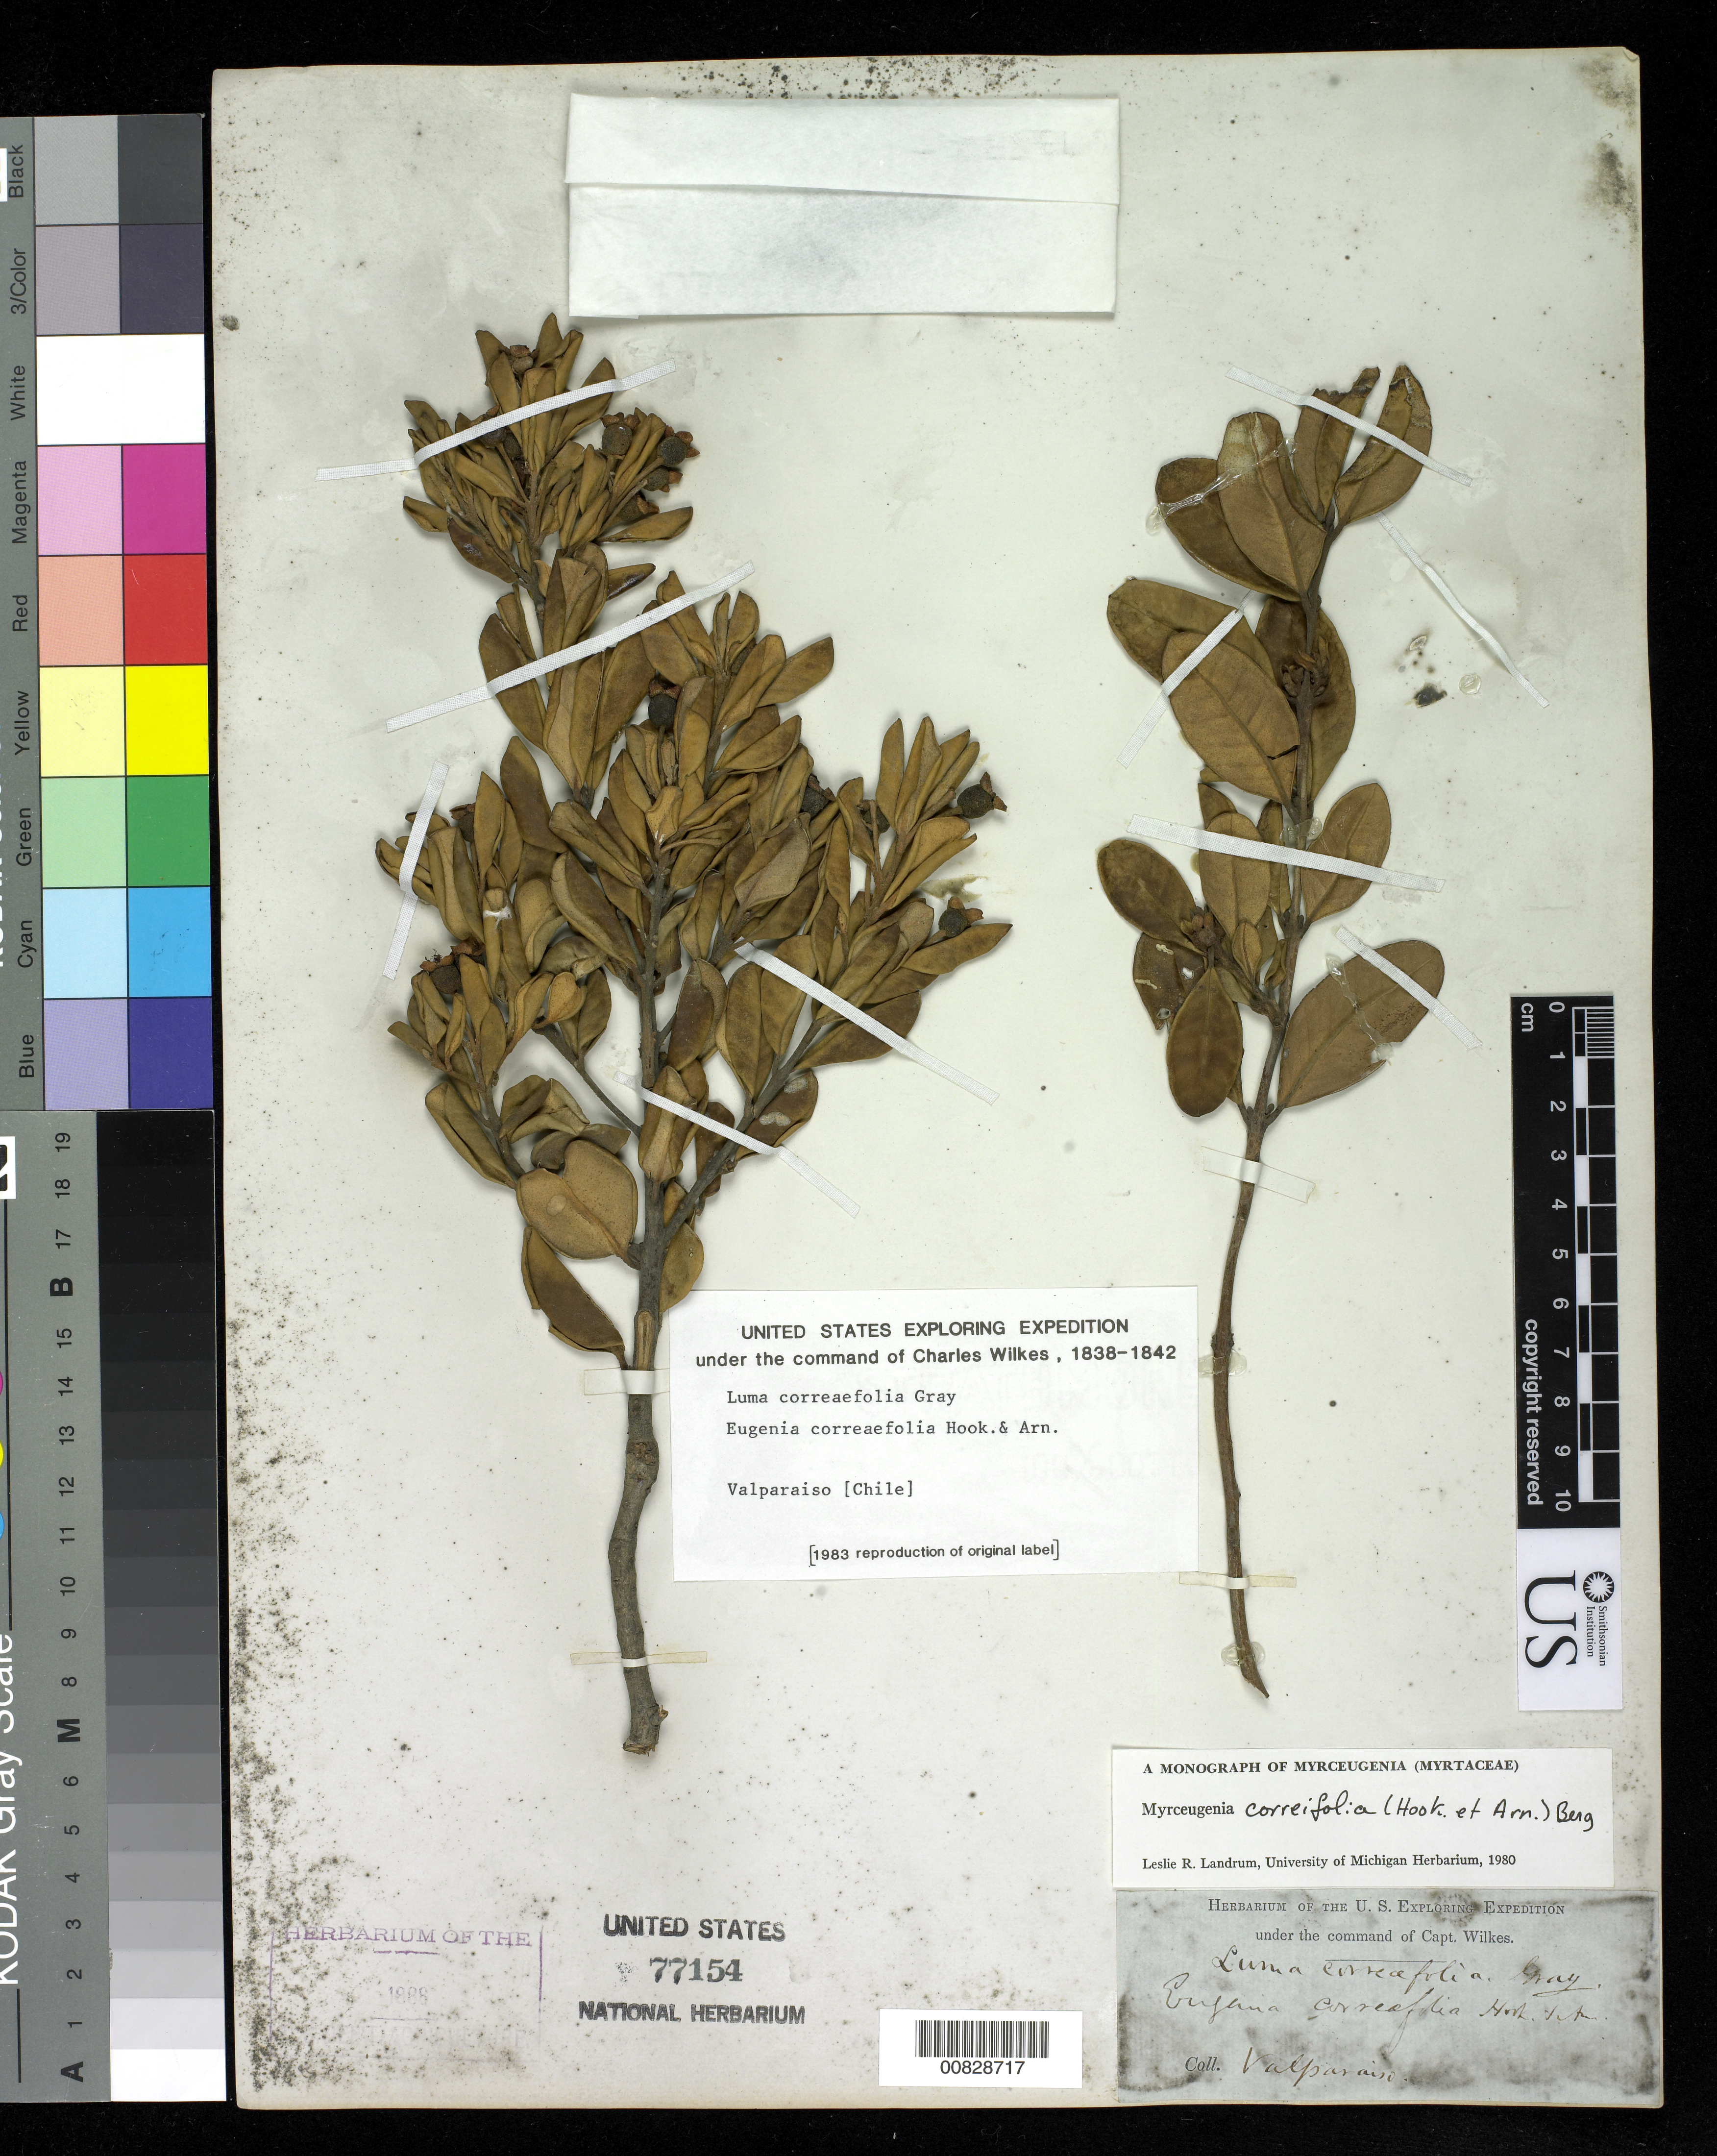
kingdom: Plantae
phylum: Tracheophyta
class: Magnoliopsida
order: Myrtales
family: Myrtaceae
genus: Myrceugenia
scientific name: Myrceugenia correifolia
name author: (Hook. & Arn.) O. Berg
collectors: Wilkes Explor. Exped.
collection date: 1838/1842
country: Chile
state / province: Valparaíso (V)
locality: Valparaiso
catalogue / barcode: US 77154